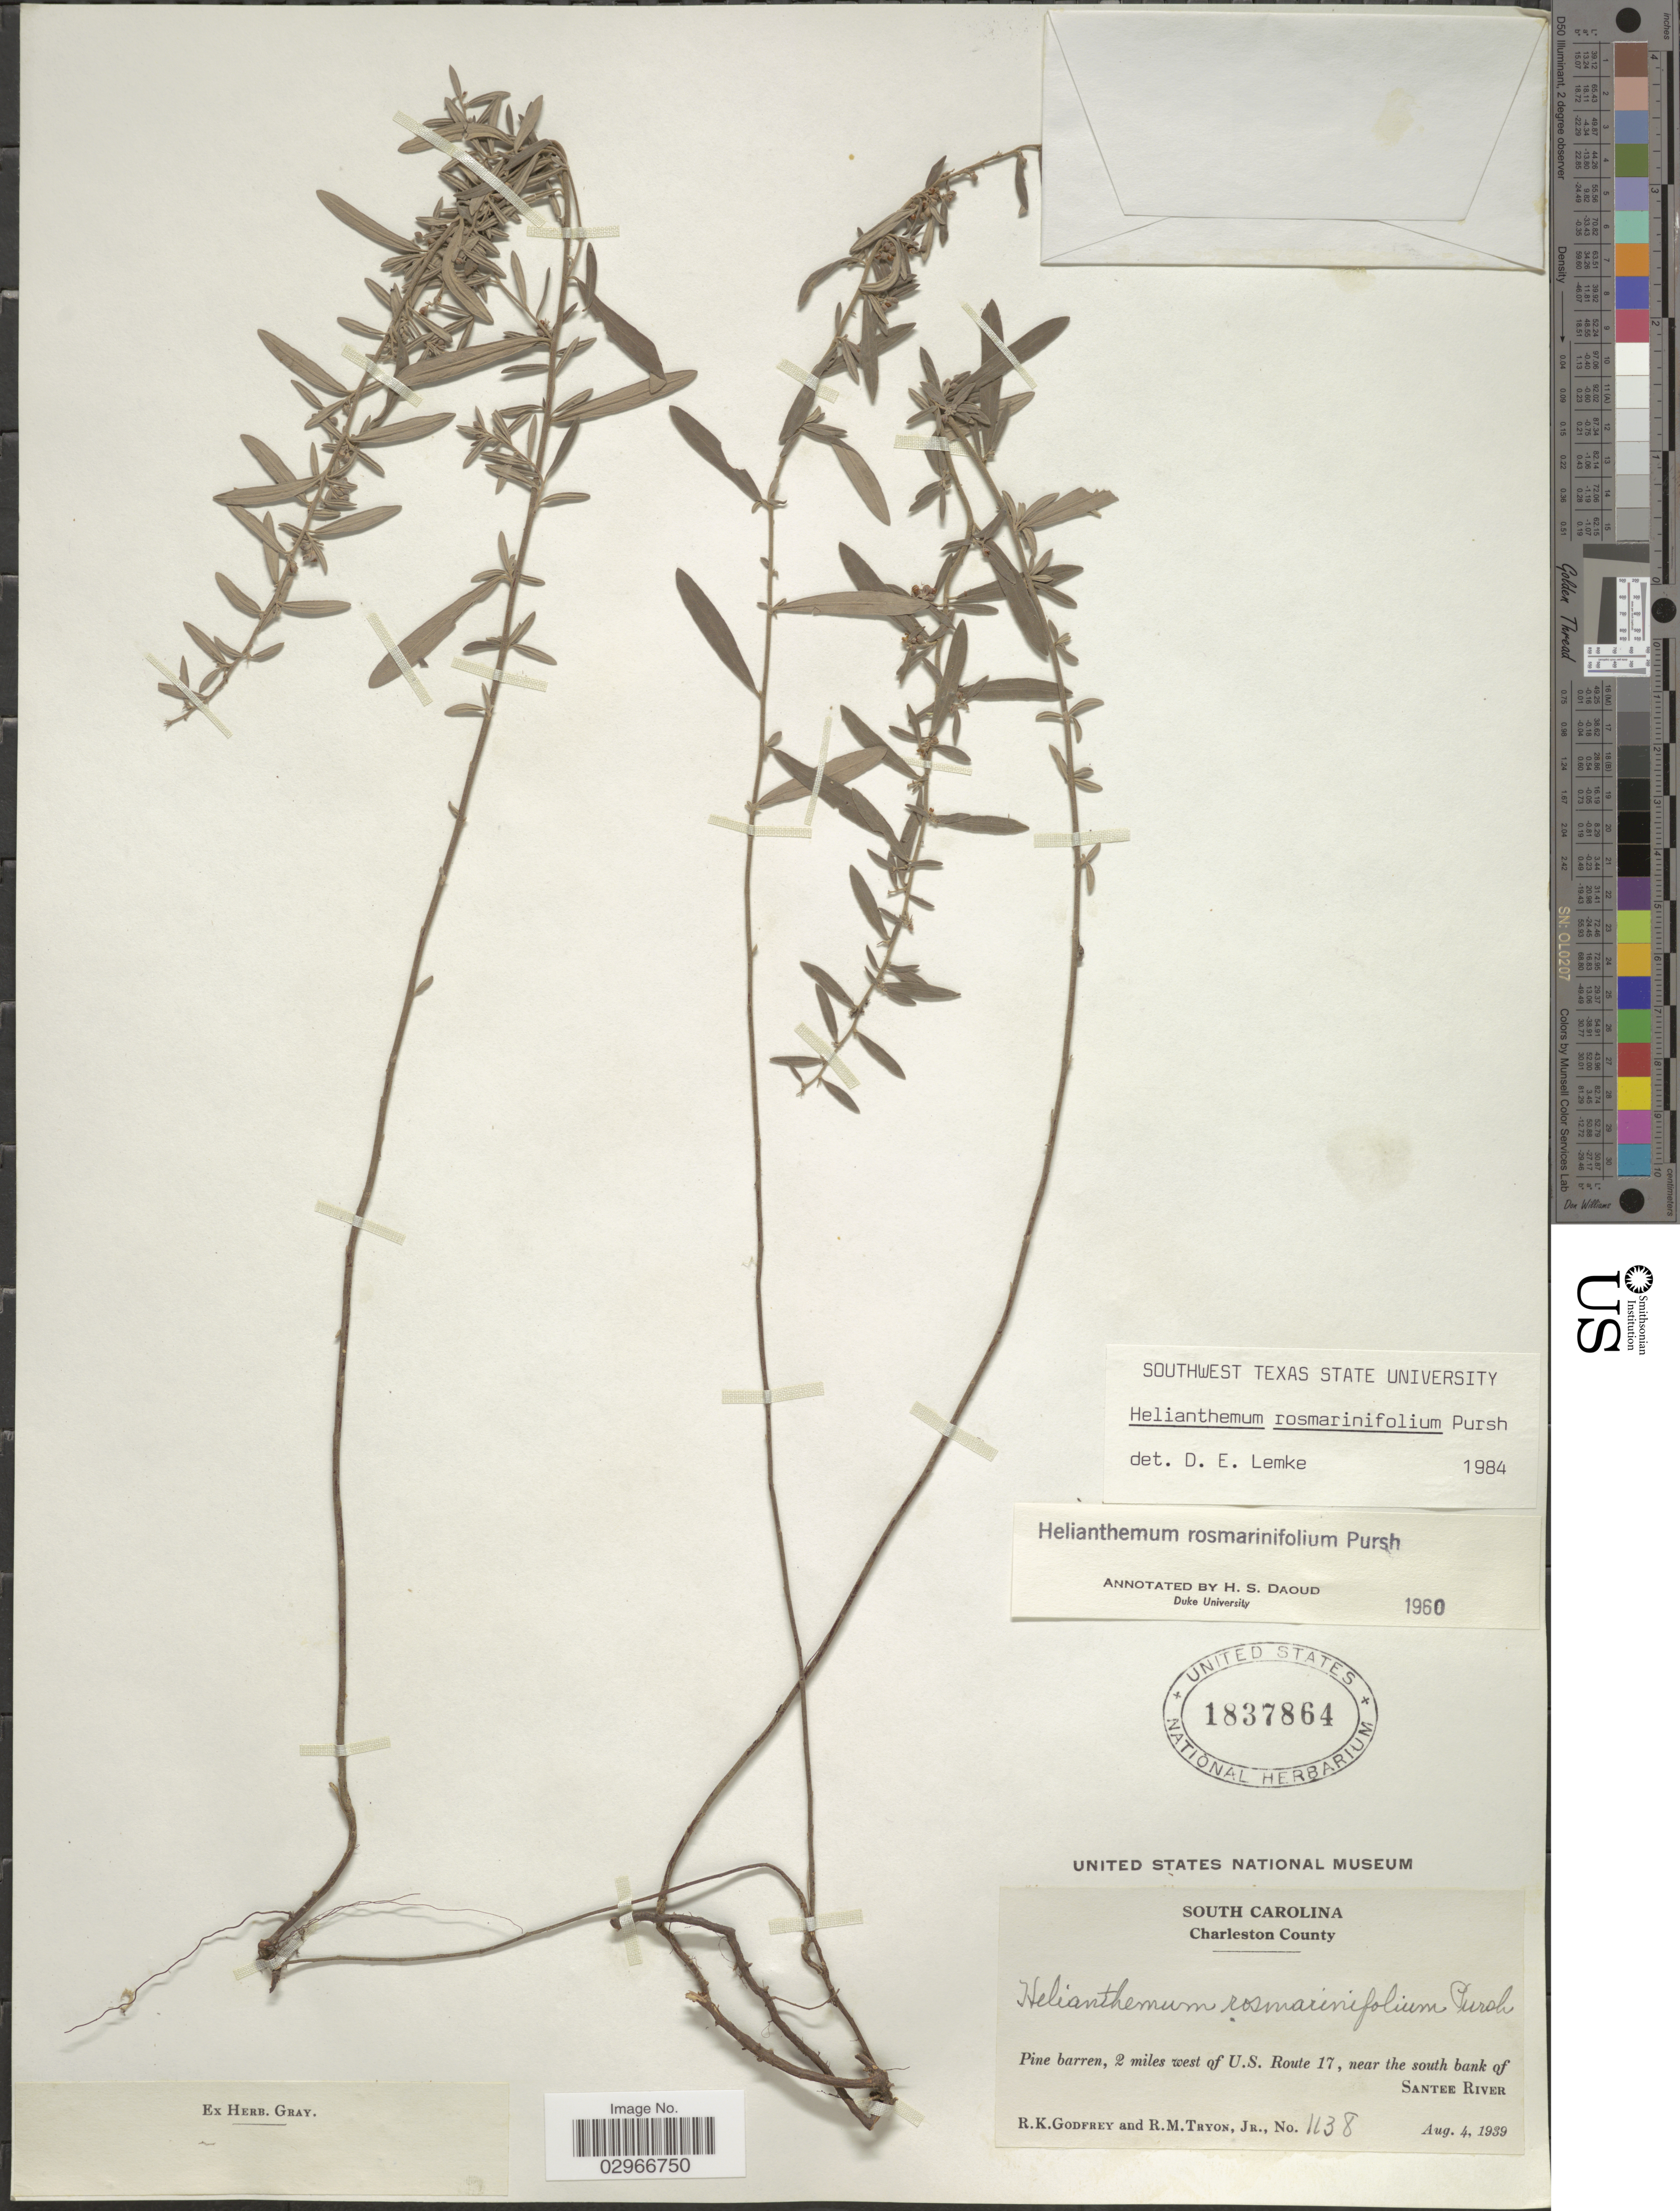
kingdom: Plantae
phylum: Tracheophyta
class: Magnoliopsida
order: Malvales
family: Cistaceae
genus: Helianthemum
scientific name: Helianthemum rosmarinifolium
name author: Pursh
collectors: R. K. Godfrey & R. Tryon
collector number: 1138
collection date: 1939-08-04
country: United States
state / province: South Carolina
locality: Charleston County, 2 miles west of U.S. Route 17, near the south bank of Santee River.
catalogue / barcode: US 1837864